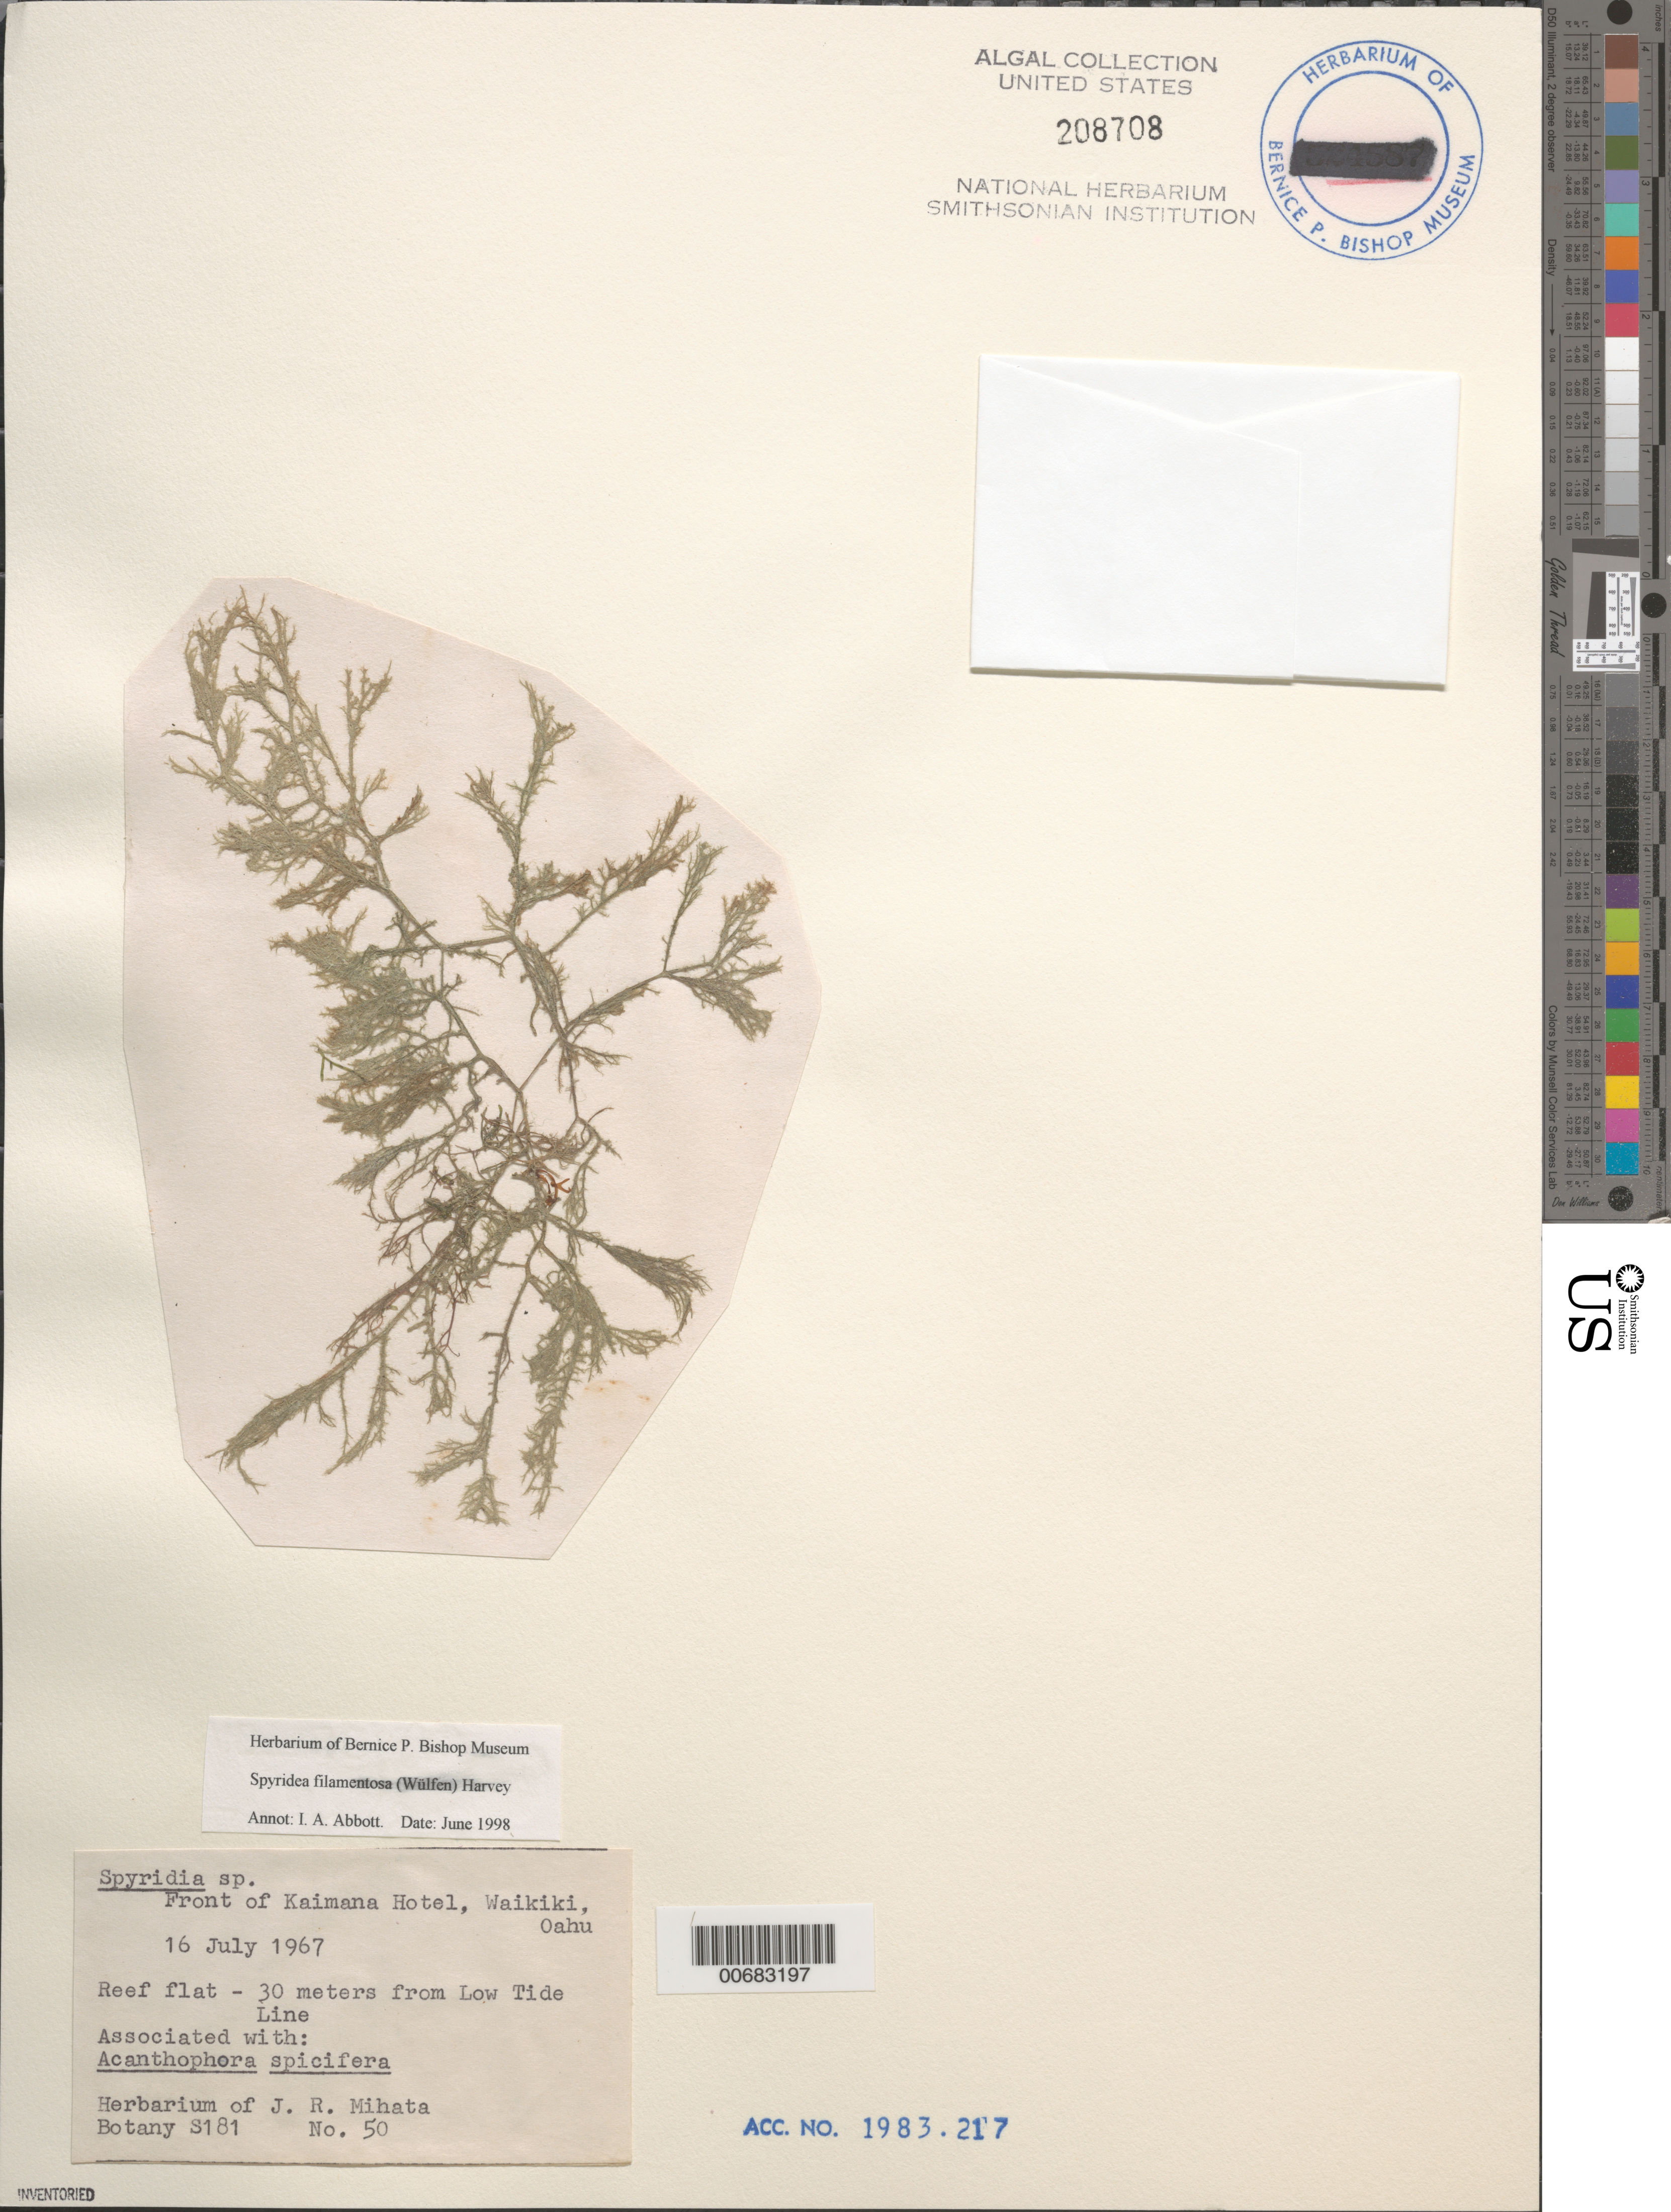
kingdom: Plantae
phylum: Rhodophyta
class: Florideophyceae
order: Ceramiales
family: Spyridiaceae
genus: Spyridia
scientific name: Spyridia filamentosa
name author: (Wulfen) Harv.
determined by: Abbott, Isabella A.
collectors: J. Mihata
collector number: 50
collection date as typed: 16 Jul 1967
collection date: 1967-07-16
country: United States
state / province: Hawaii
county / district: Honolulu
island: Oahu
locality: Waikiki, front of Kaimana Hotel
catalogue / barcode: US 208708